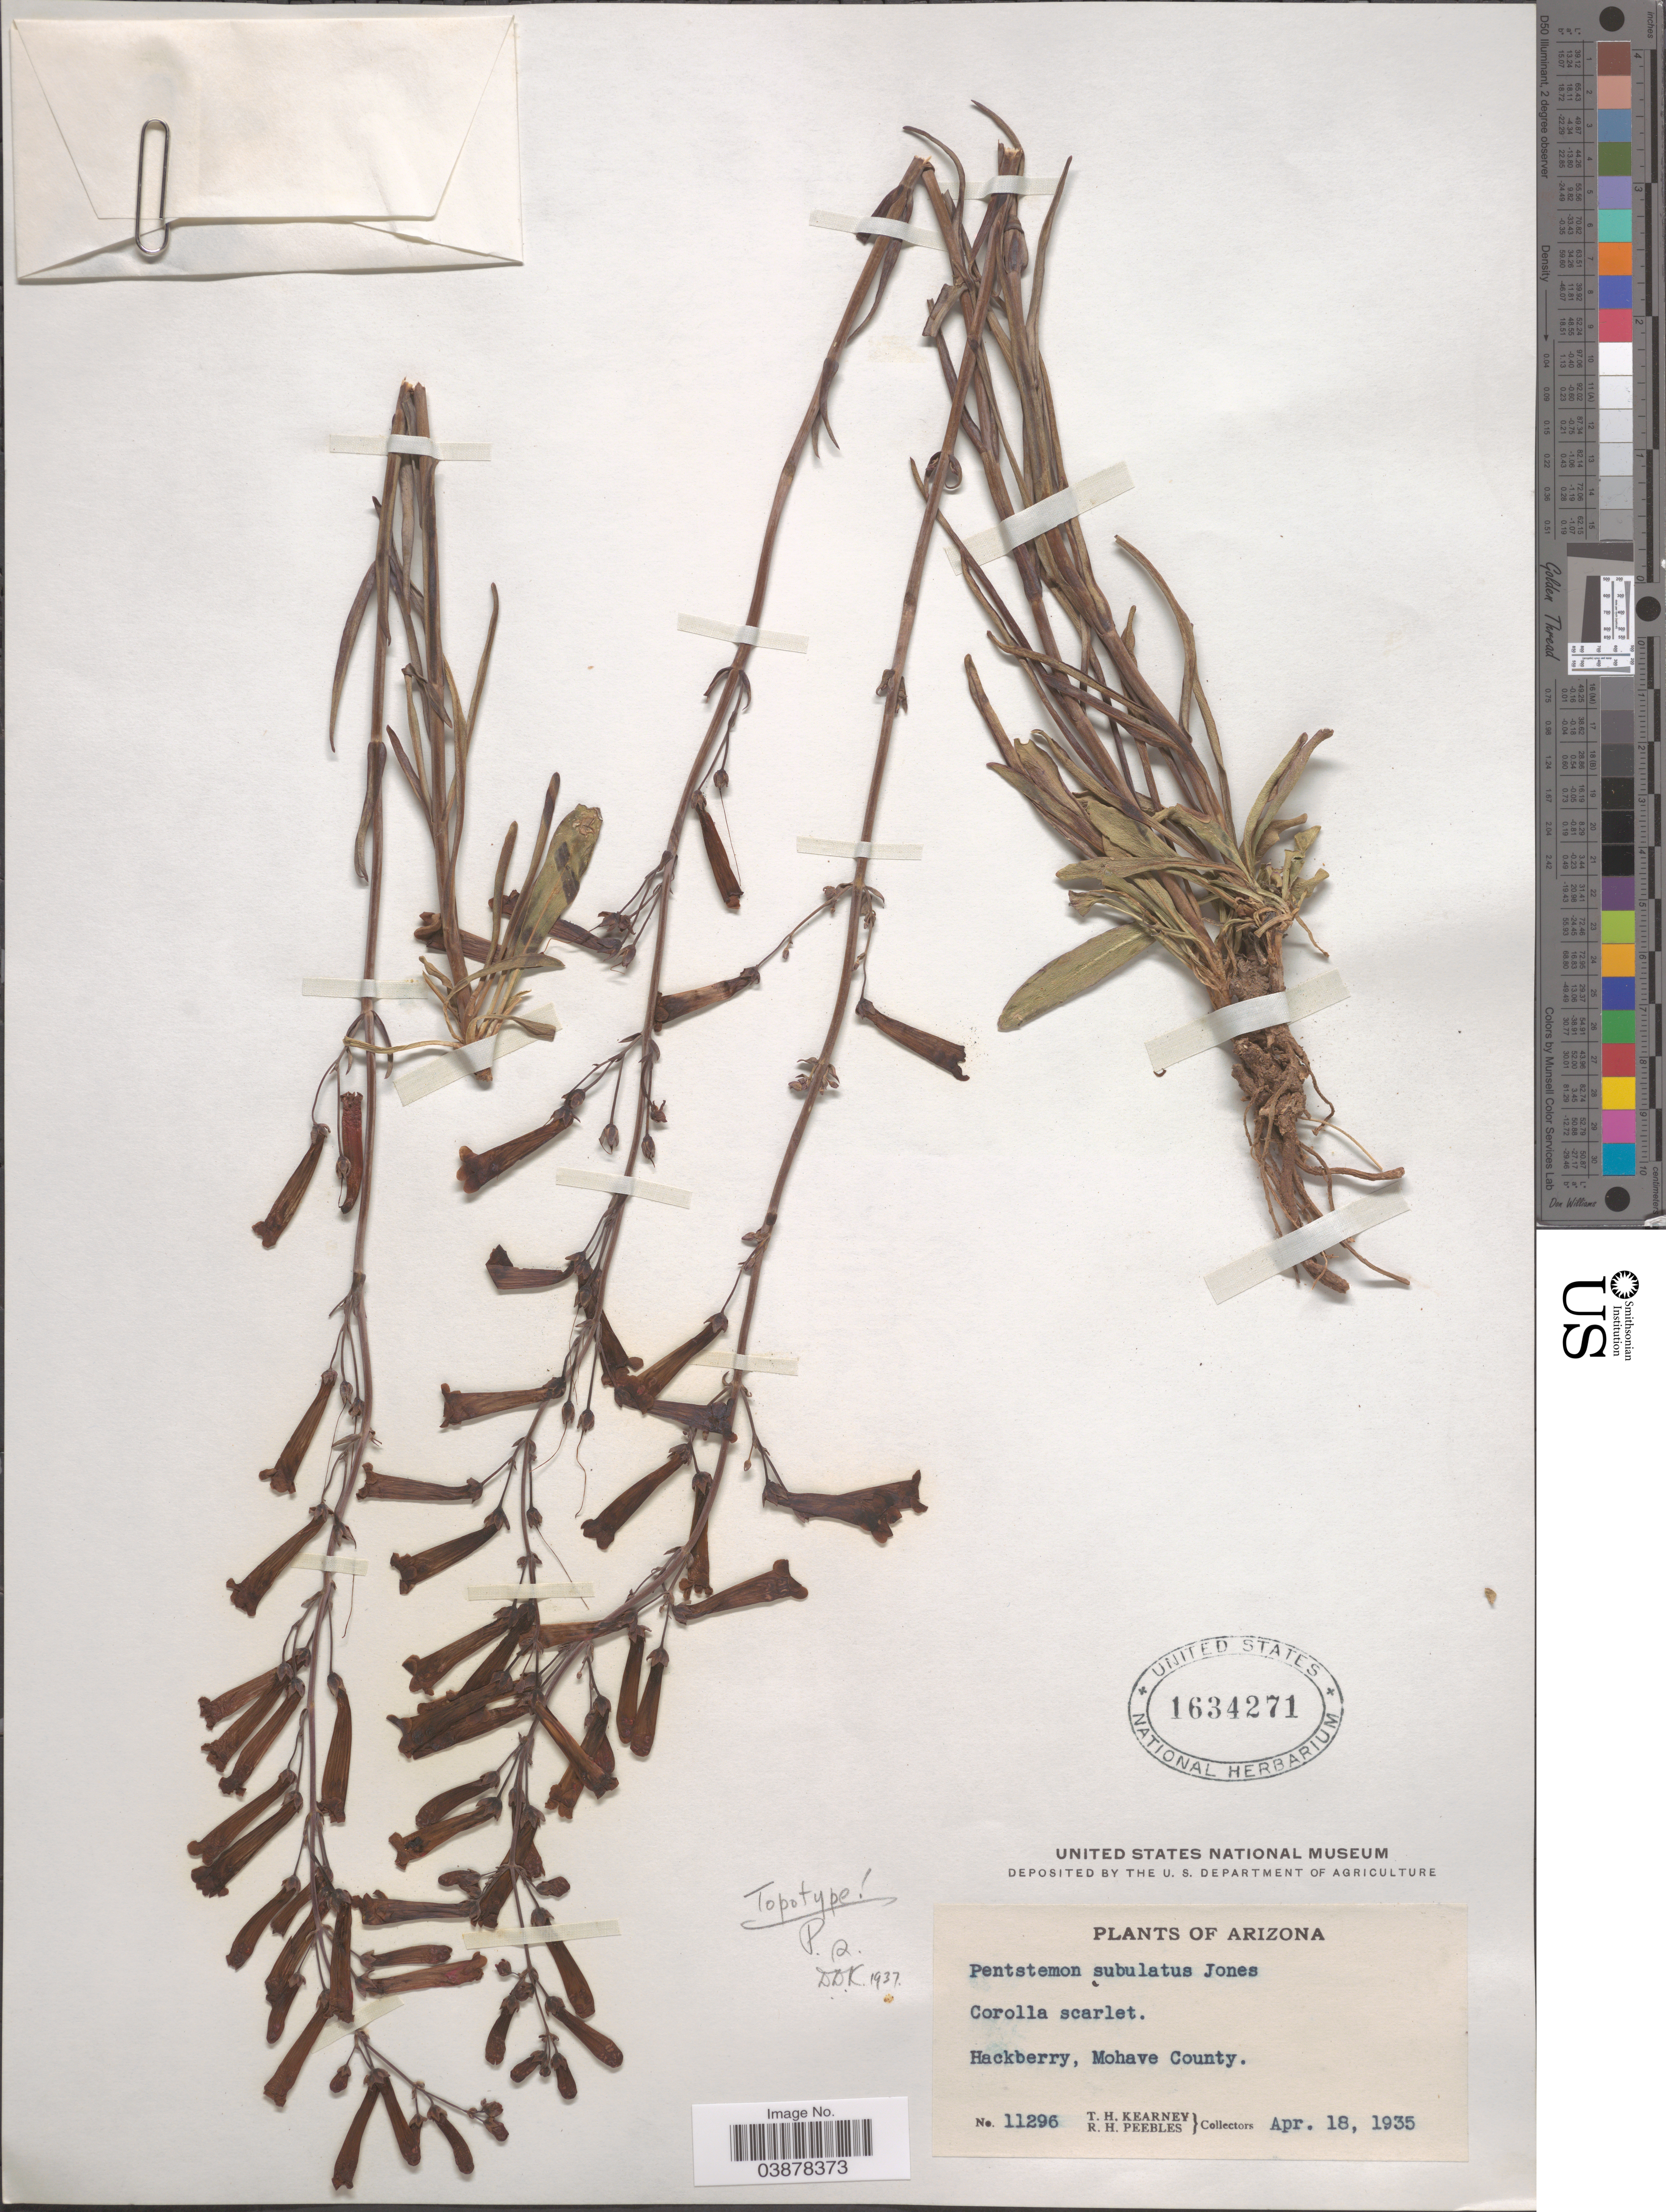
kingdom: Plantae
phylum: Tracheophyta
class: Magnoliopsida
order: Lamiales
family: Plantaginaceae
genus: Penstemon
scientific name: Penstemon subulatus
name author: M.E. Jones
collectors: T. H. Kearney & R. H. Peebles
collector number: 11296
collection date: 1935-04-18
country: United States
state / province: Arizona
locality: Hackberry, Mohave County.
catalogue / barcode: US 1634271